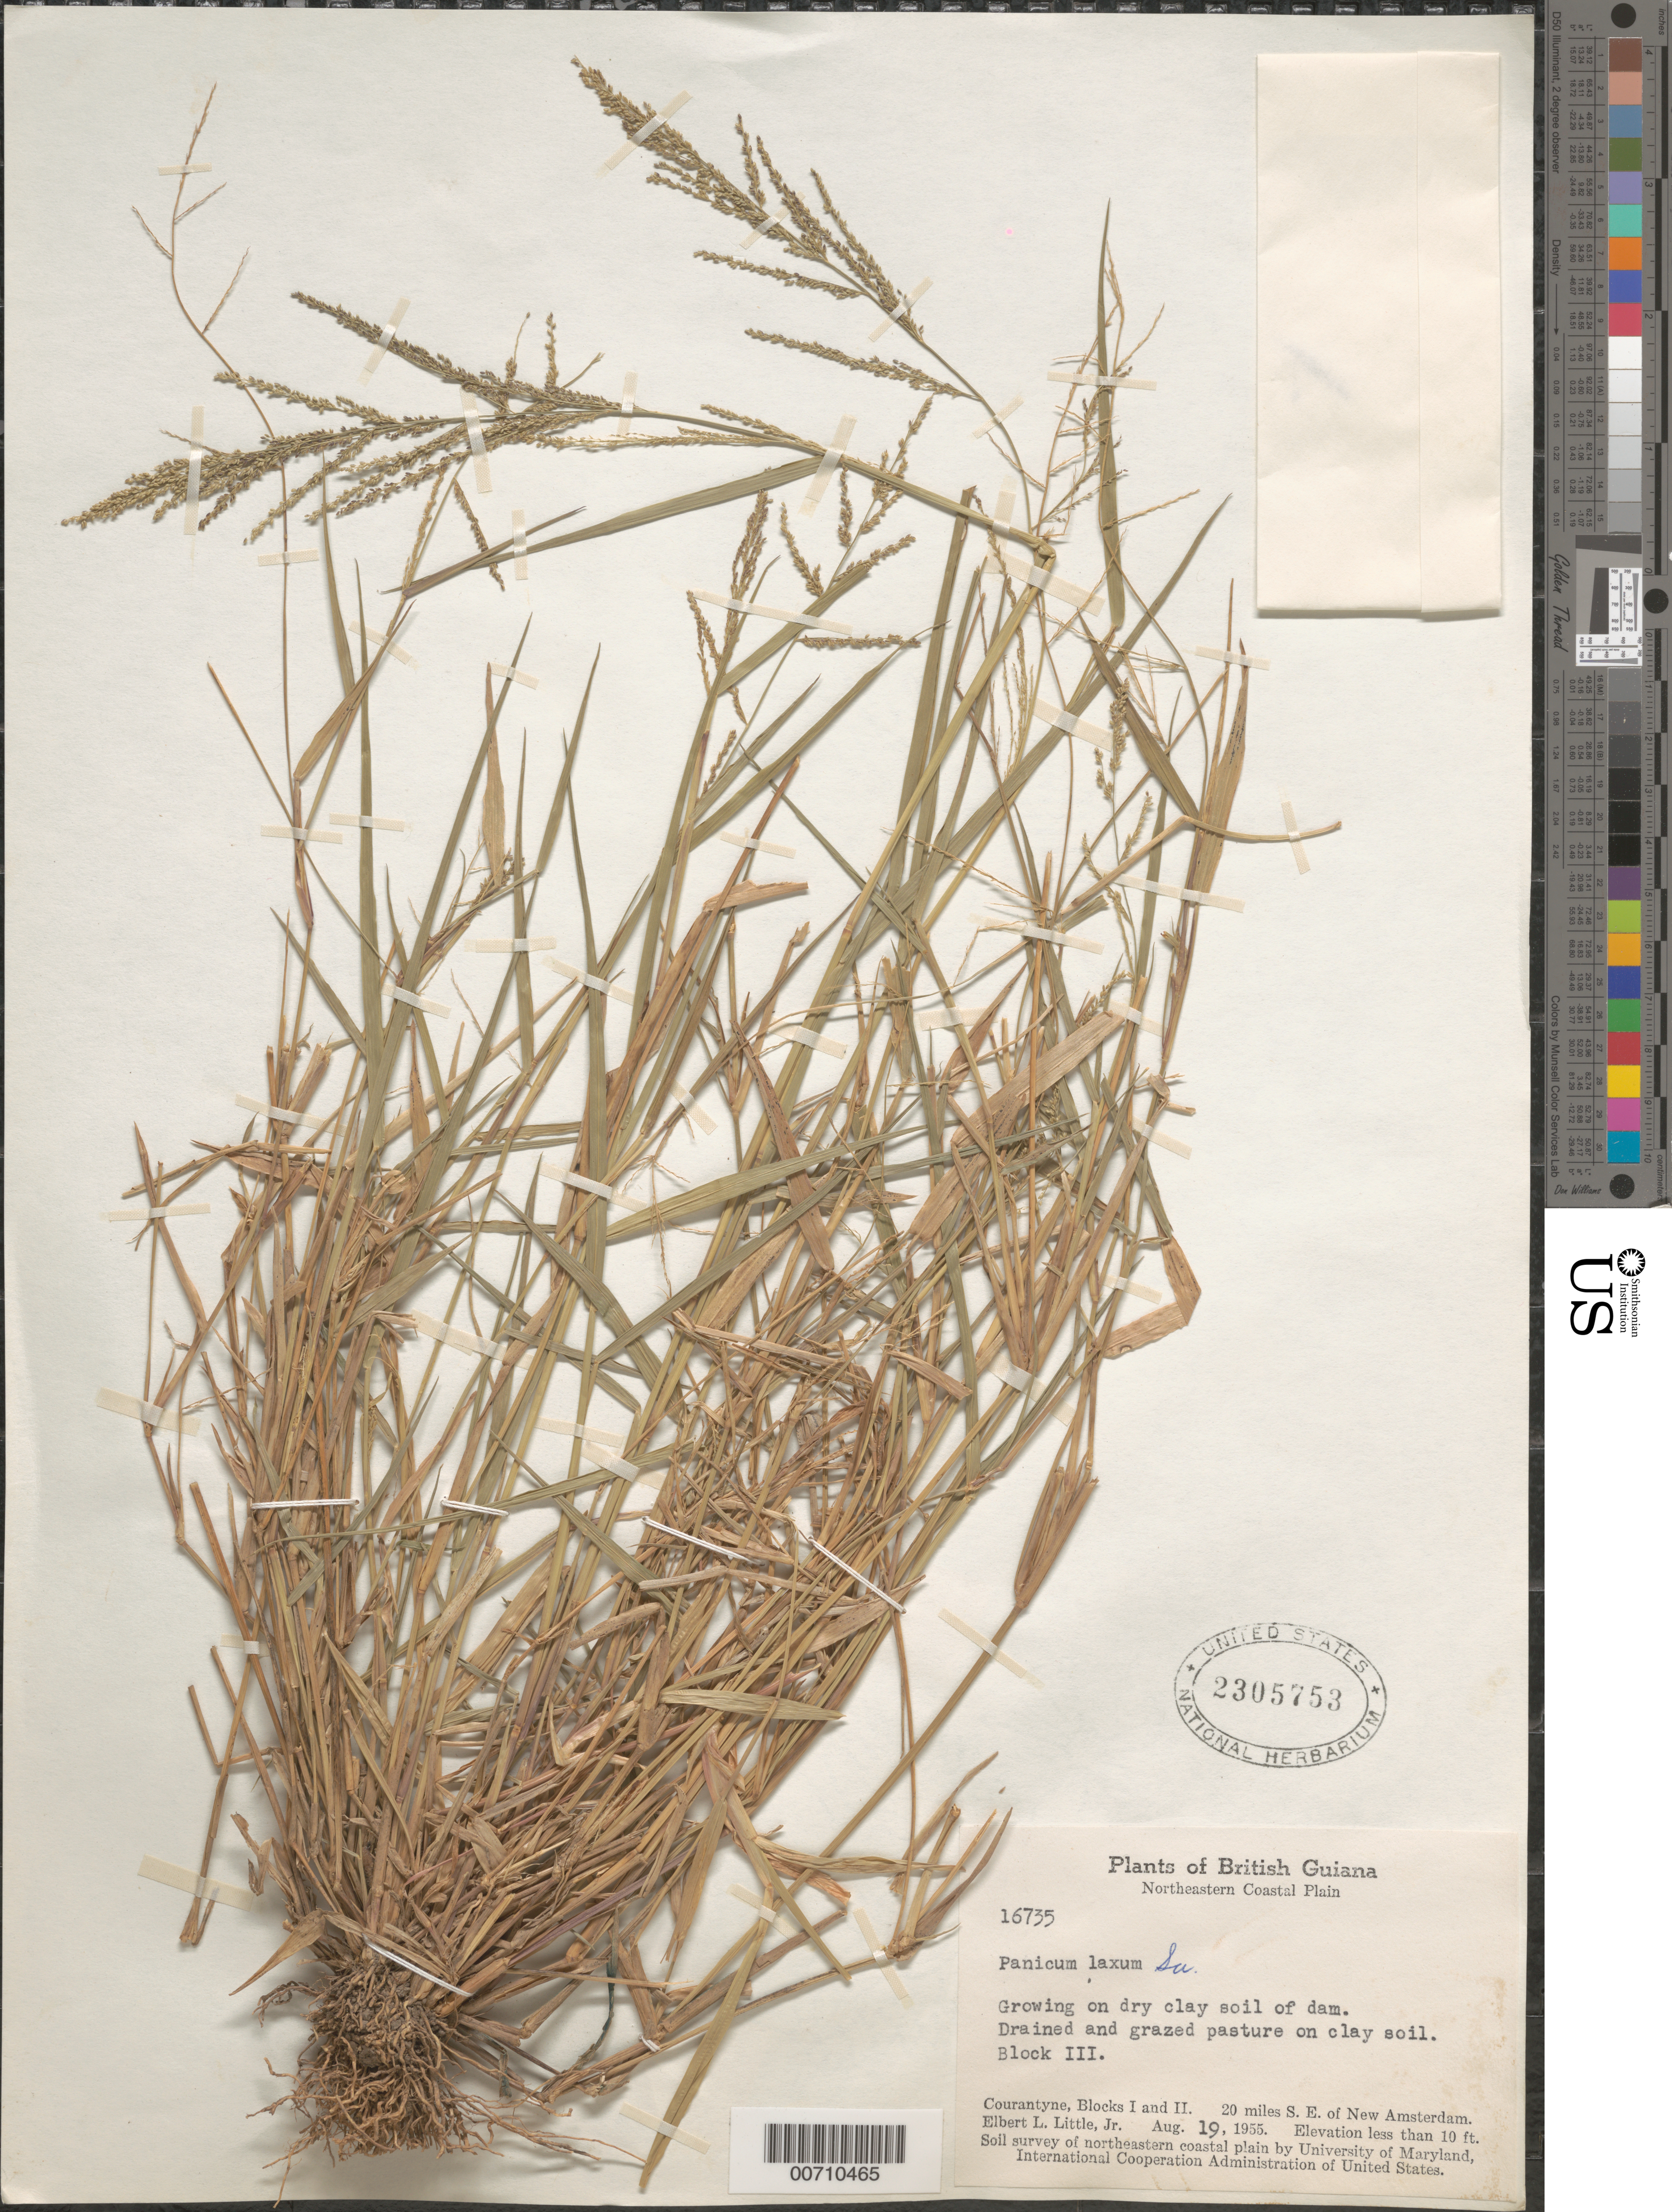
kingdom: Plantae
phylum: Tracheophyta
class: Liliopsida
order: Poales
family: Poaceae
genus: Panicum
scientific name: Panicum laxum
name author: Sw.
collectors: E. L. Little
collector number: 16735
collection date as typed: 19-Aug-55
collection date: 1955-08-19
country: Guyana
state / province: E. Berbice-Corentyne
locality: Courantyne, Blocks III. 20 mi. SE of New Amsterdam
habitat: Dry clay soil of dam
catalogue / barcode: US 2305753